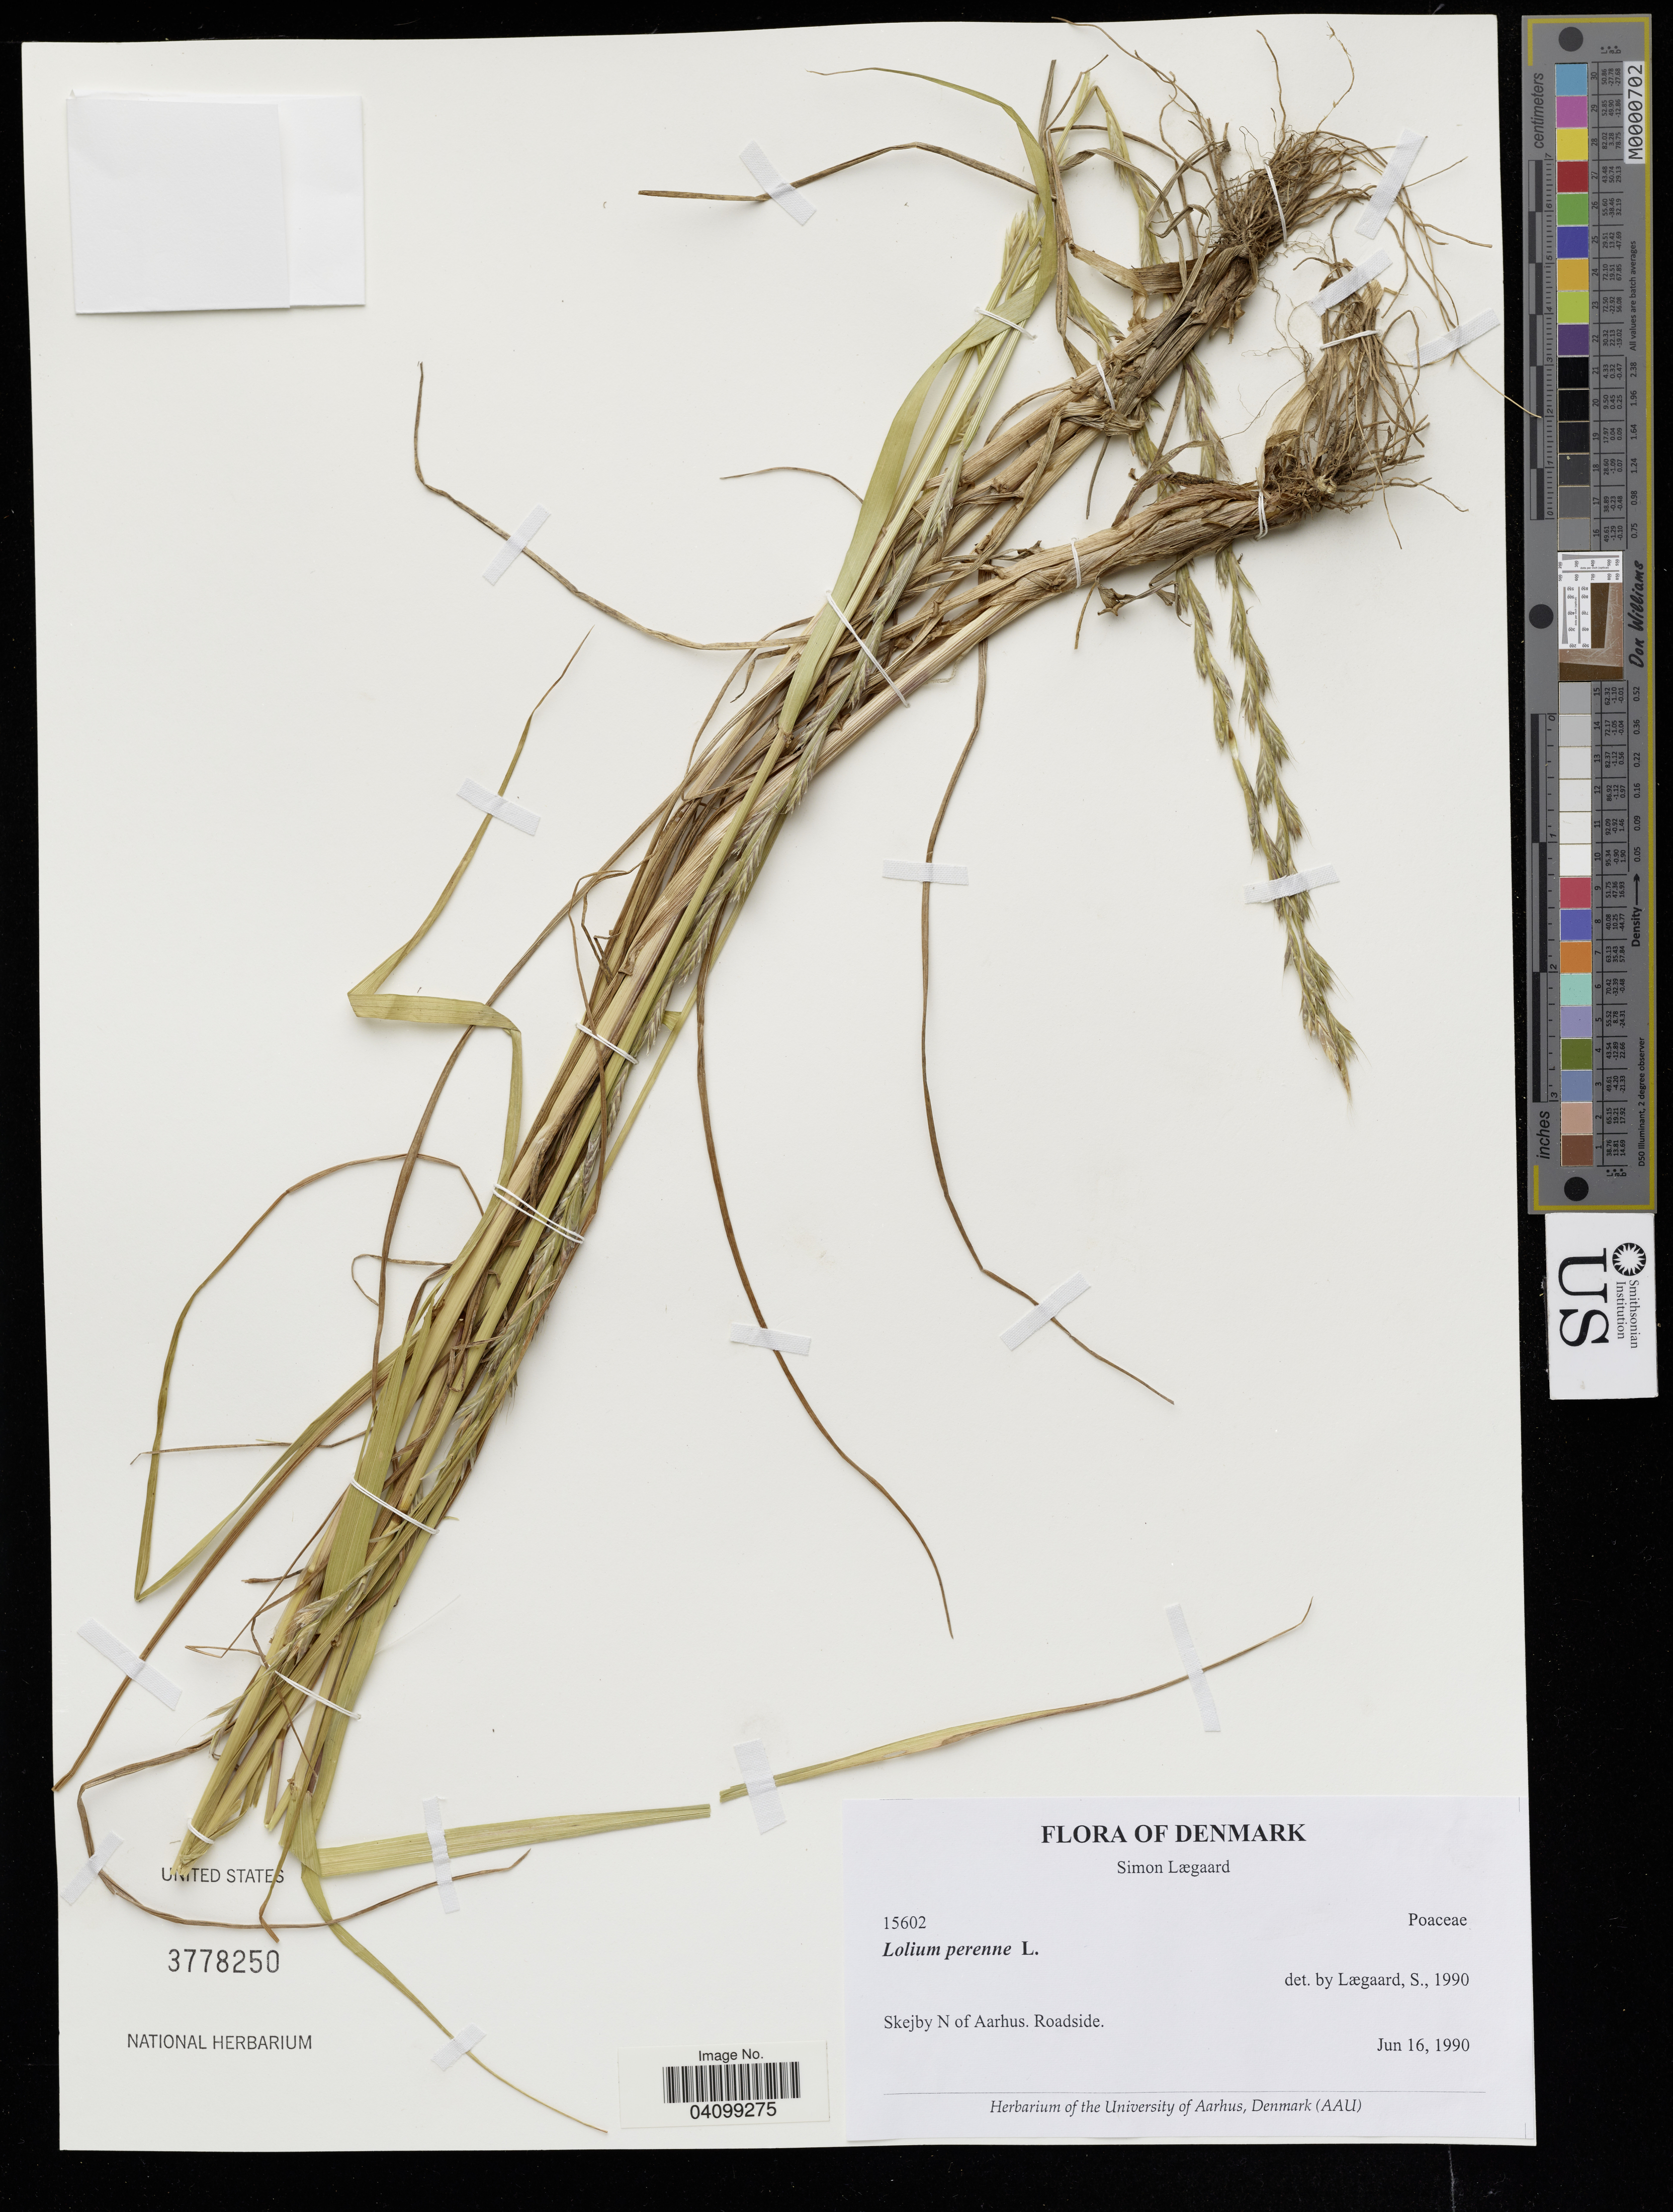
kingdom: Plantae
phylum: Tracheophyta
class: Liliopsida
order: Poales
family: Poaceae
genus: Lolium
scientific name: Lolium perenne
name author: L.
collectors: S. Lægaard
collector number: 15602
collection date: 1990-06-16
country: Denmark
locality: Skejby N of Aarhus.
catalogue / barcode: US 3778250